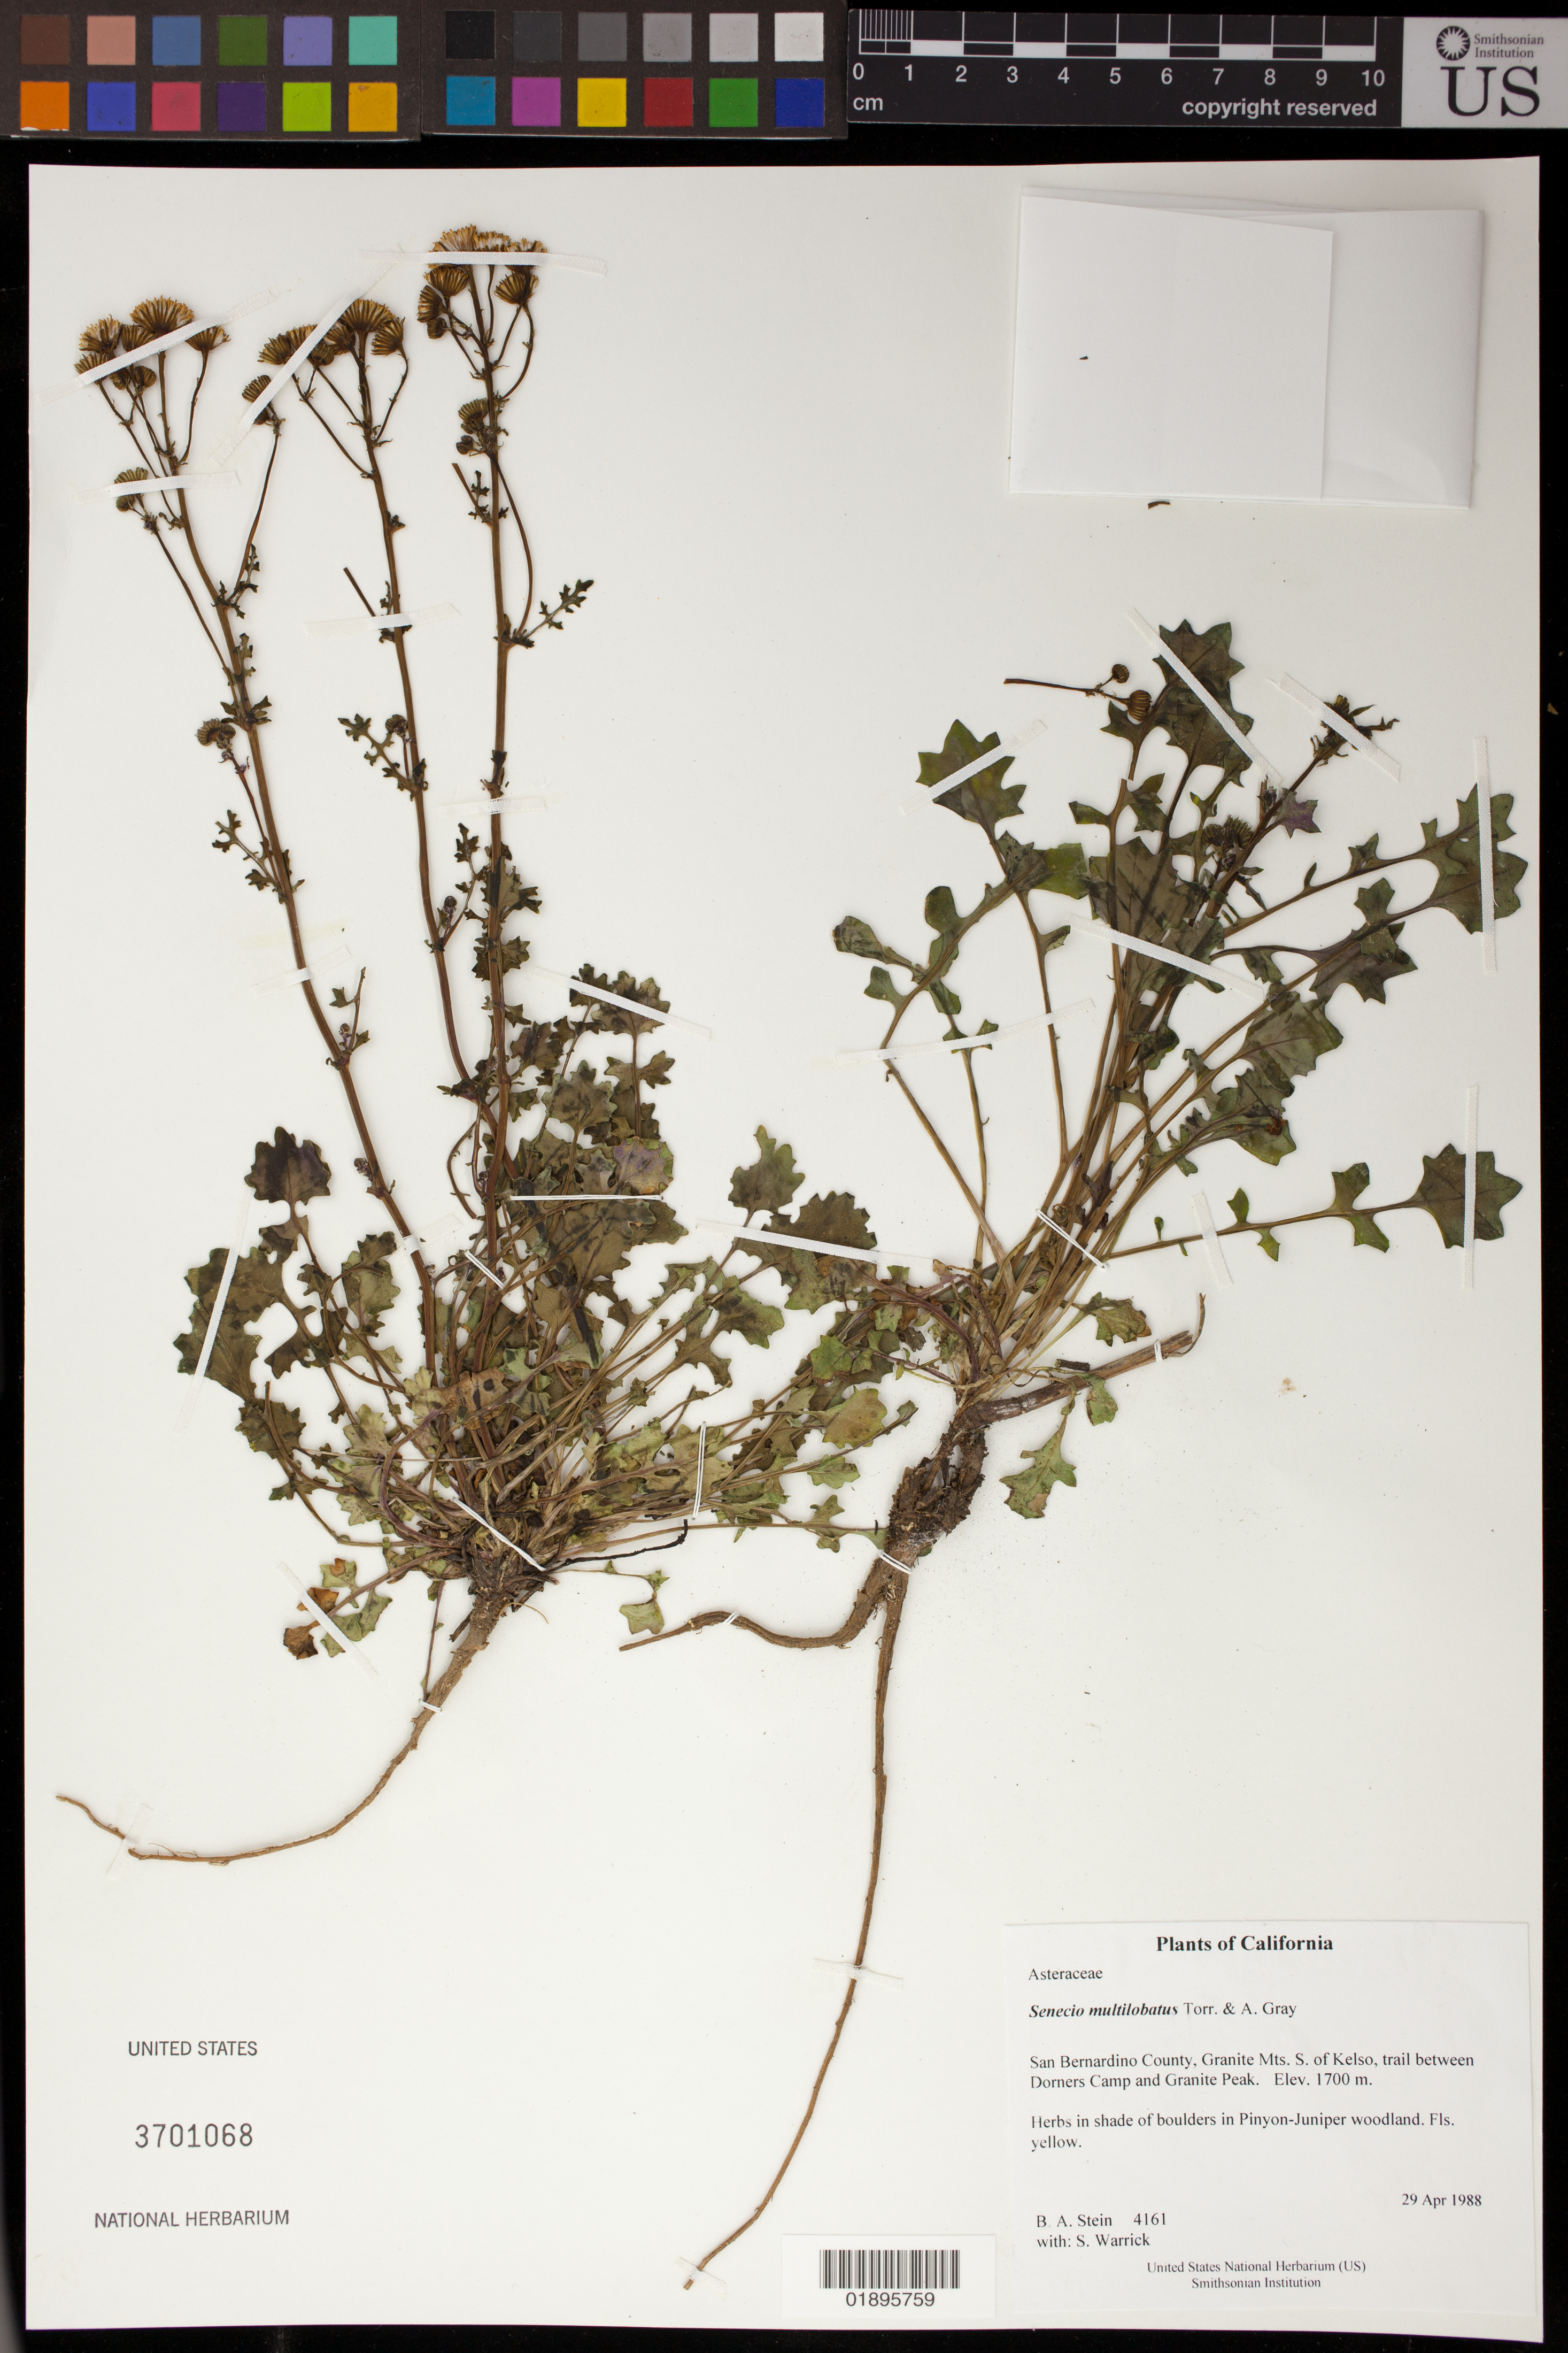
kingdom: Plantae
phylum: Tracheophyta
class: Magnoliopsida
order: Asterales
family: Asteraceae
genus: Packera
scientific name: Packera multilobata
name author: (Torr. & A. Gray) W.A. Weber & Á. Löve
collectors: B. A. Stein & S. Warrick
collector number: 4161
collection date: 1988-04-29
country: United States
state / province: California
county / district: San Bernardino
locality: Granity Mts. S. of Kelso, trail between Dorners Camp and Granite Peak.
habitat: Woodland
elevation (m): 1700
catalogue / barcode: US 3701068